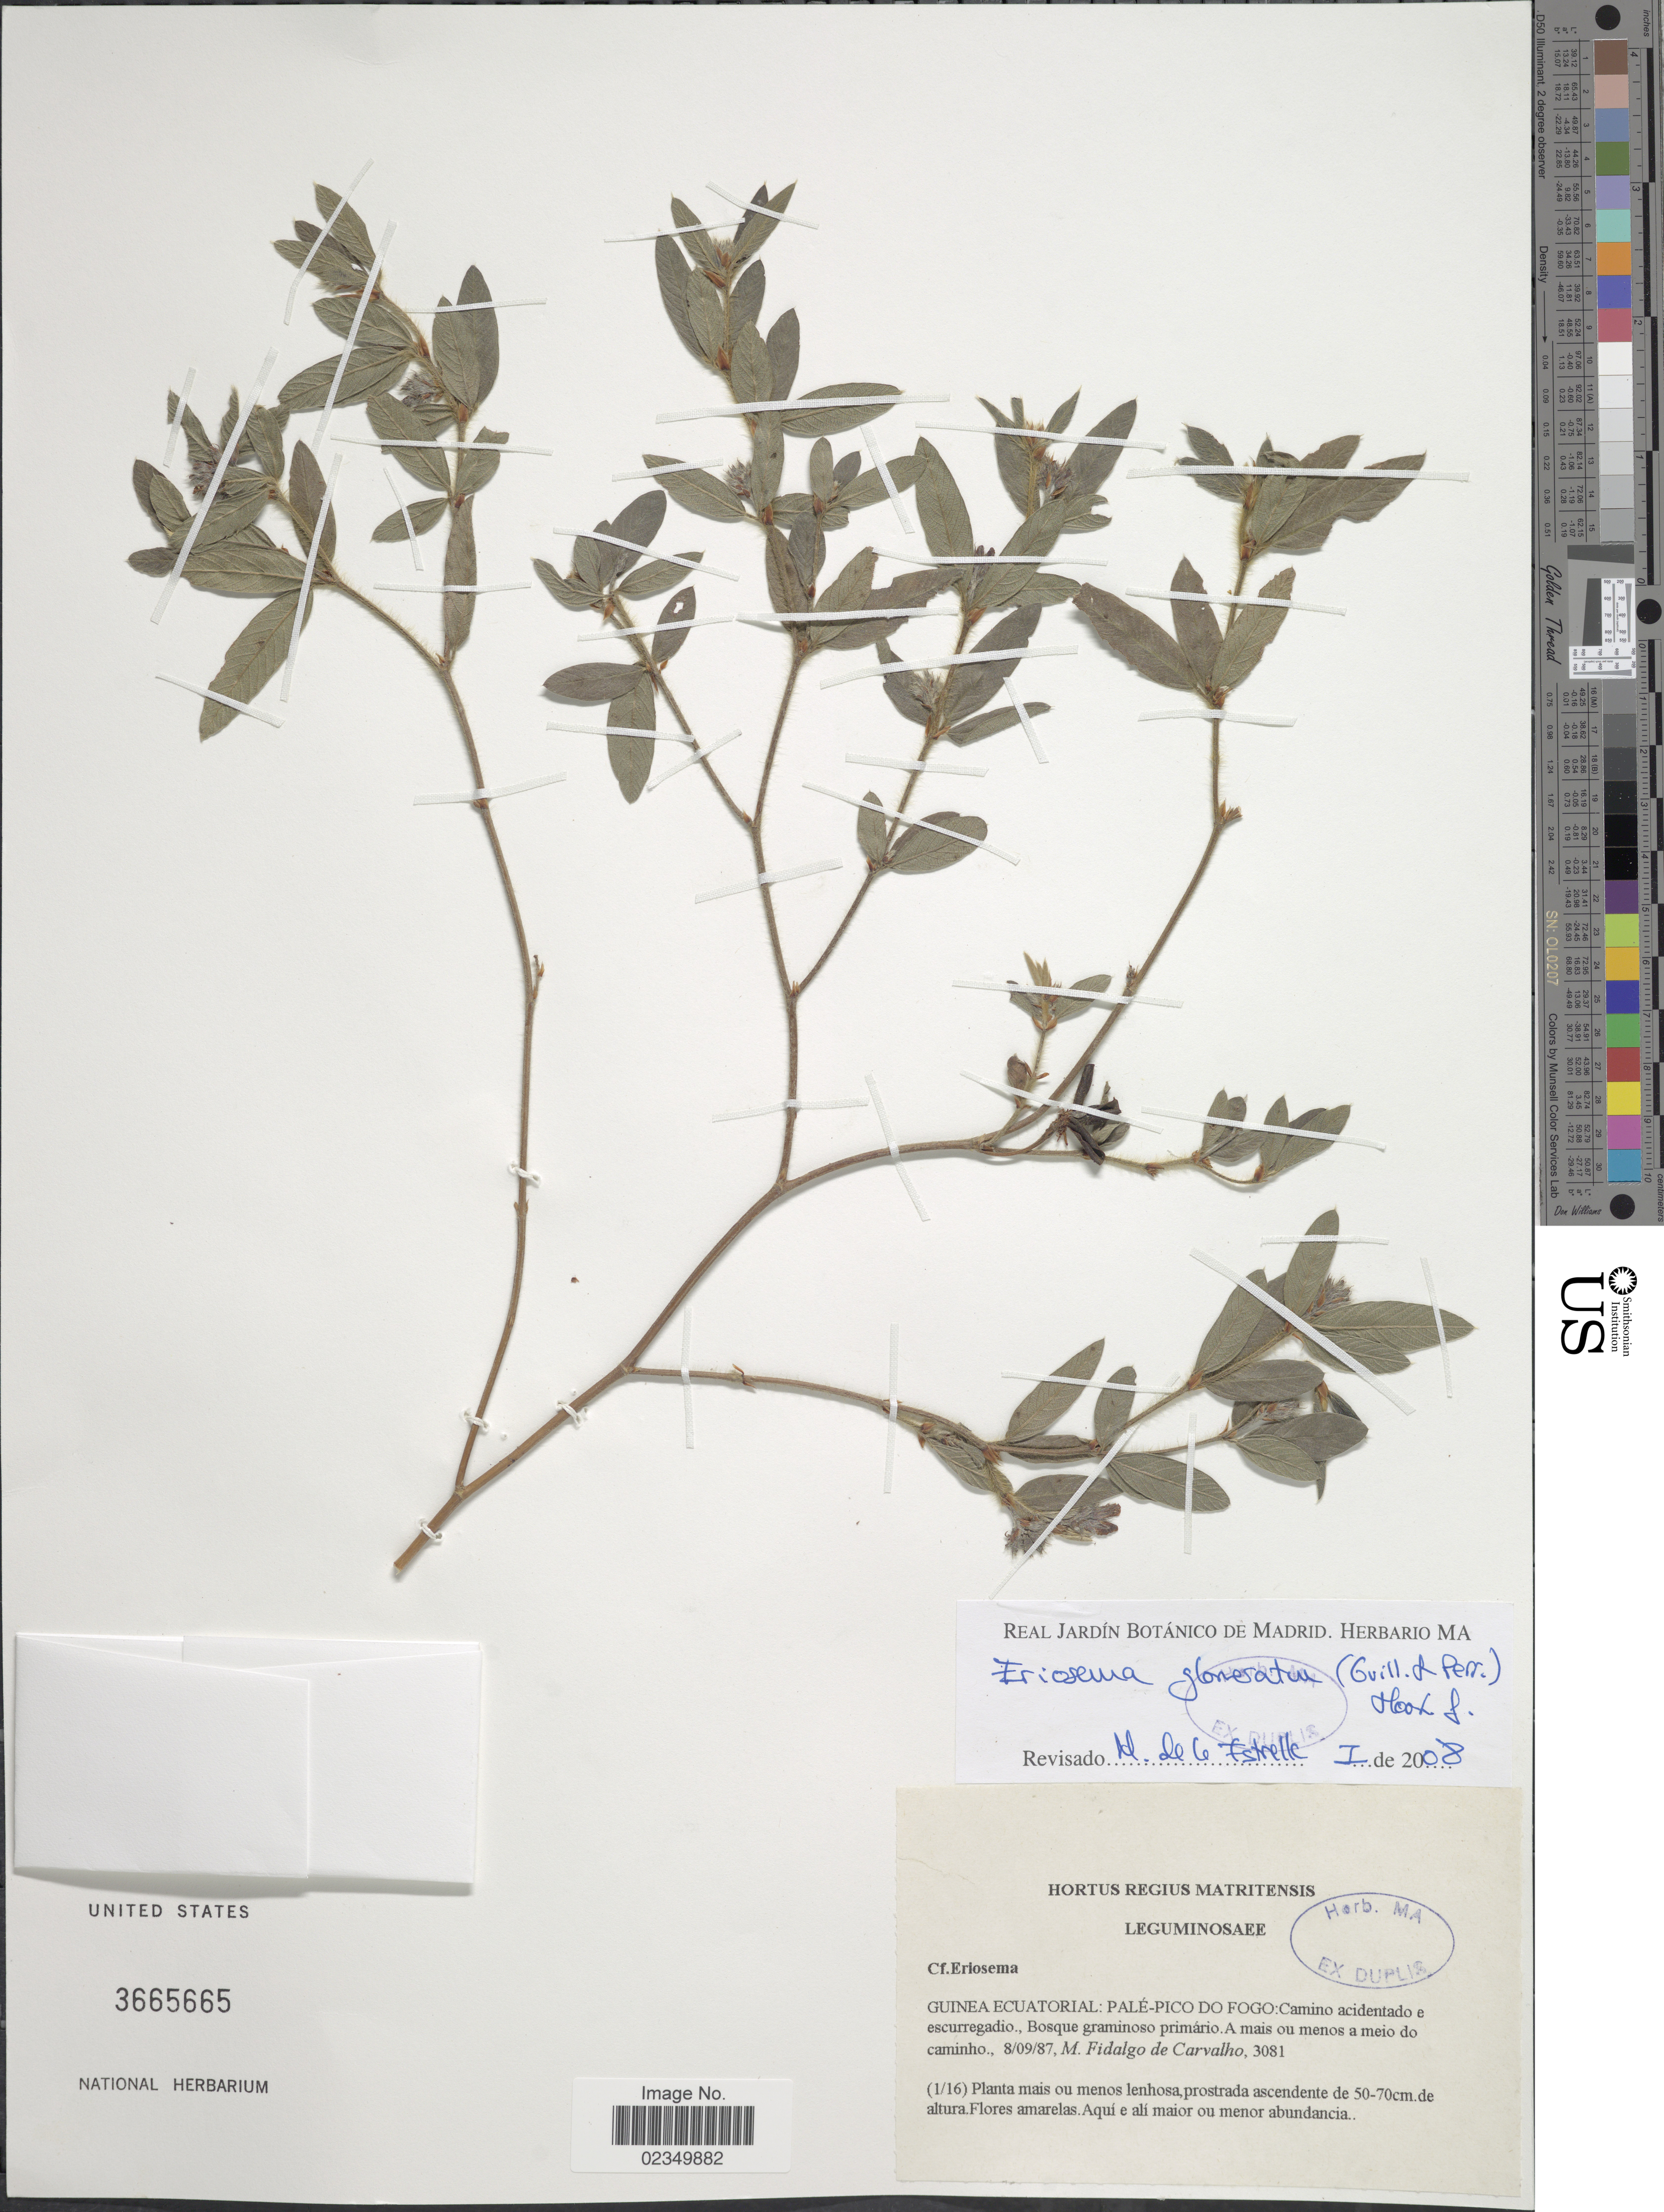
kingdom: Plantae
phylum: Tracheophyta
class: Magnoliopsida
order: Fabales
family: Fabaceae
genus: Eriosema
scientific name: Eriosema glomeratum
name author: (Guill. & Perr.) Hook. f.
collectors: M. Fidalgo de Carvalho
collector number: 3081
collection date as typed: Transcribed d/m/y: 8/9/87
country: Equatorial Guinea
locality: Pale-Pico do Fogo:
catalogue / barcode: US 3665665